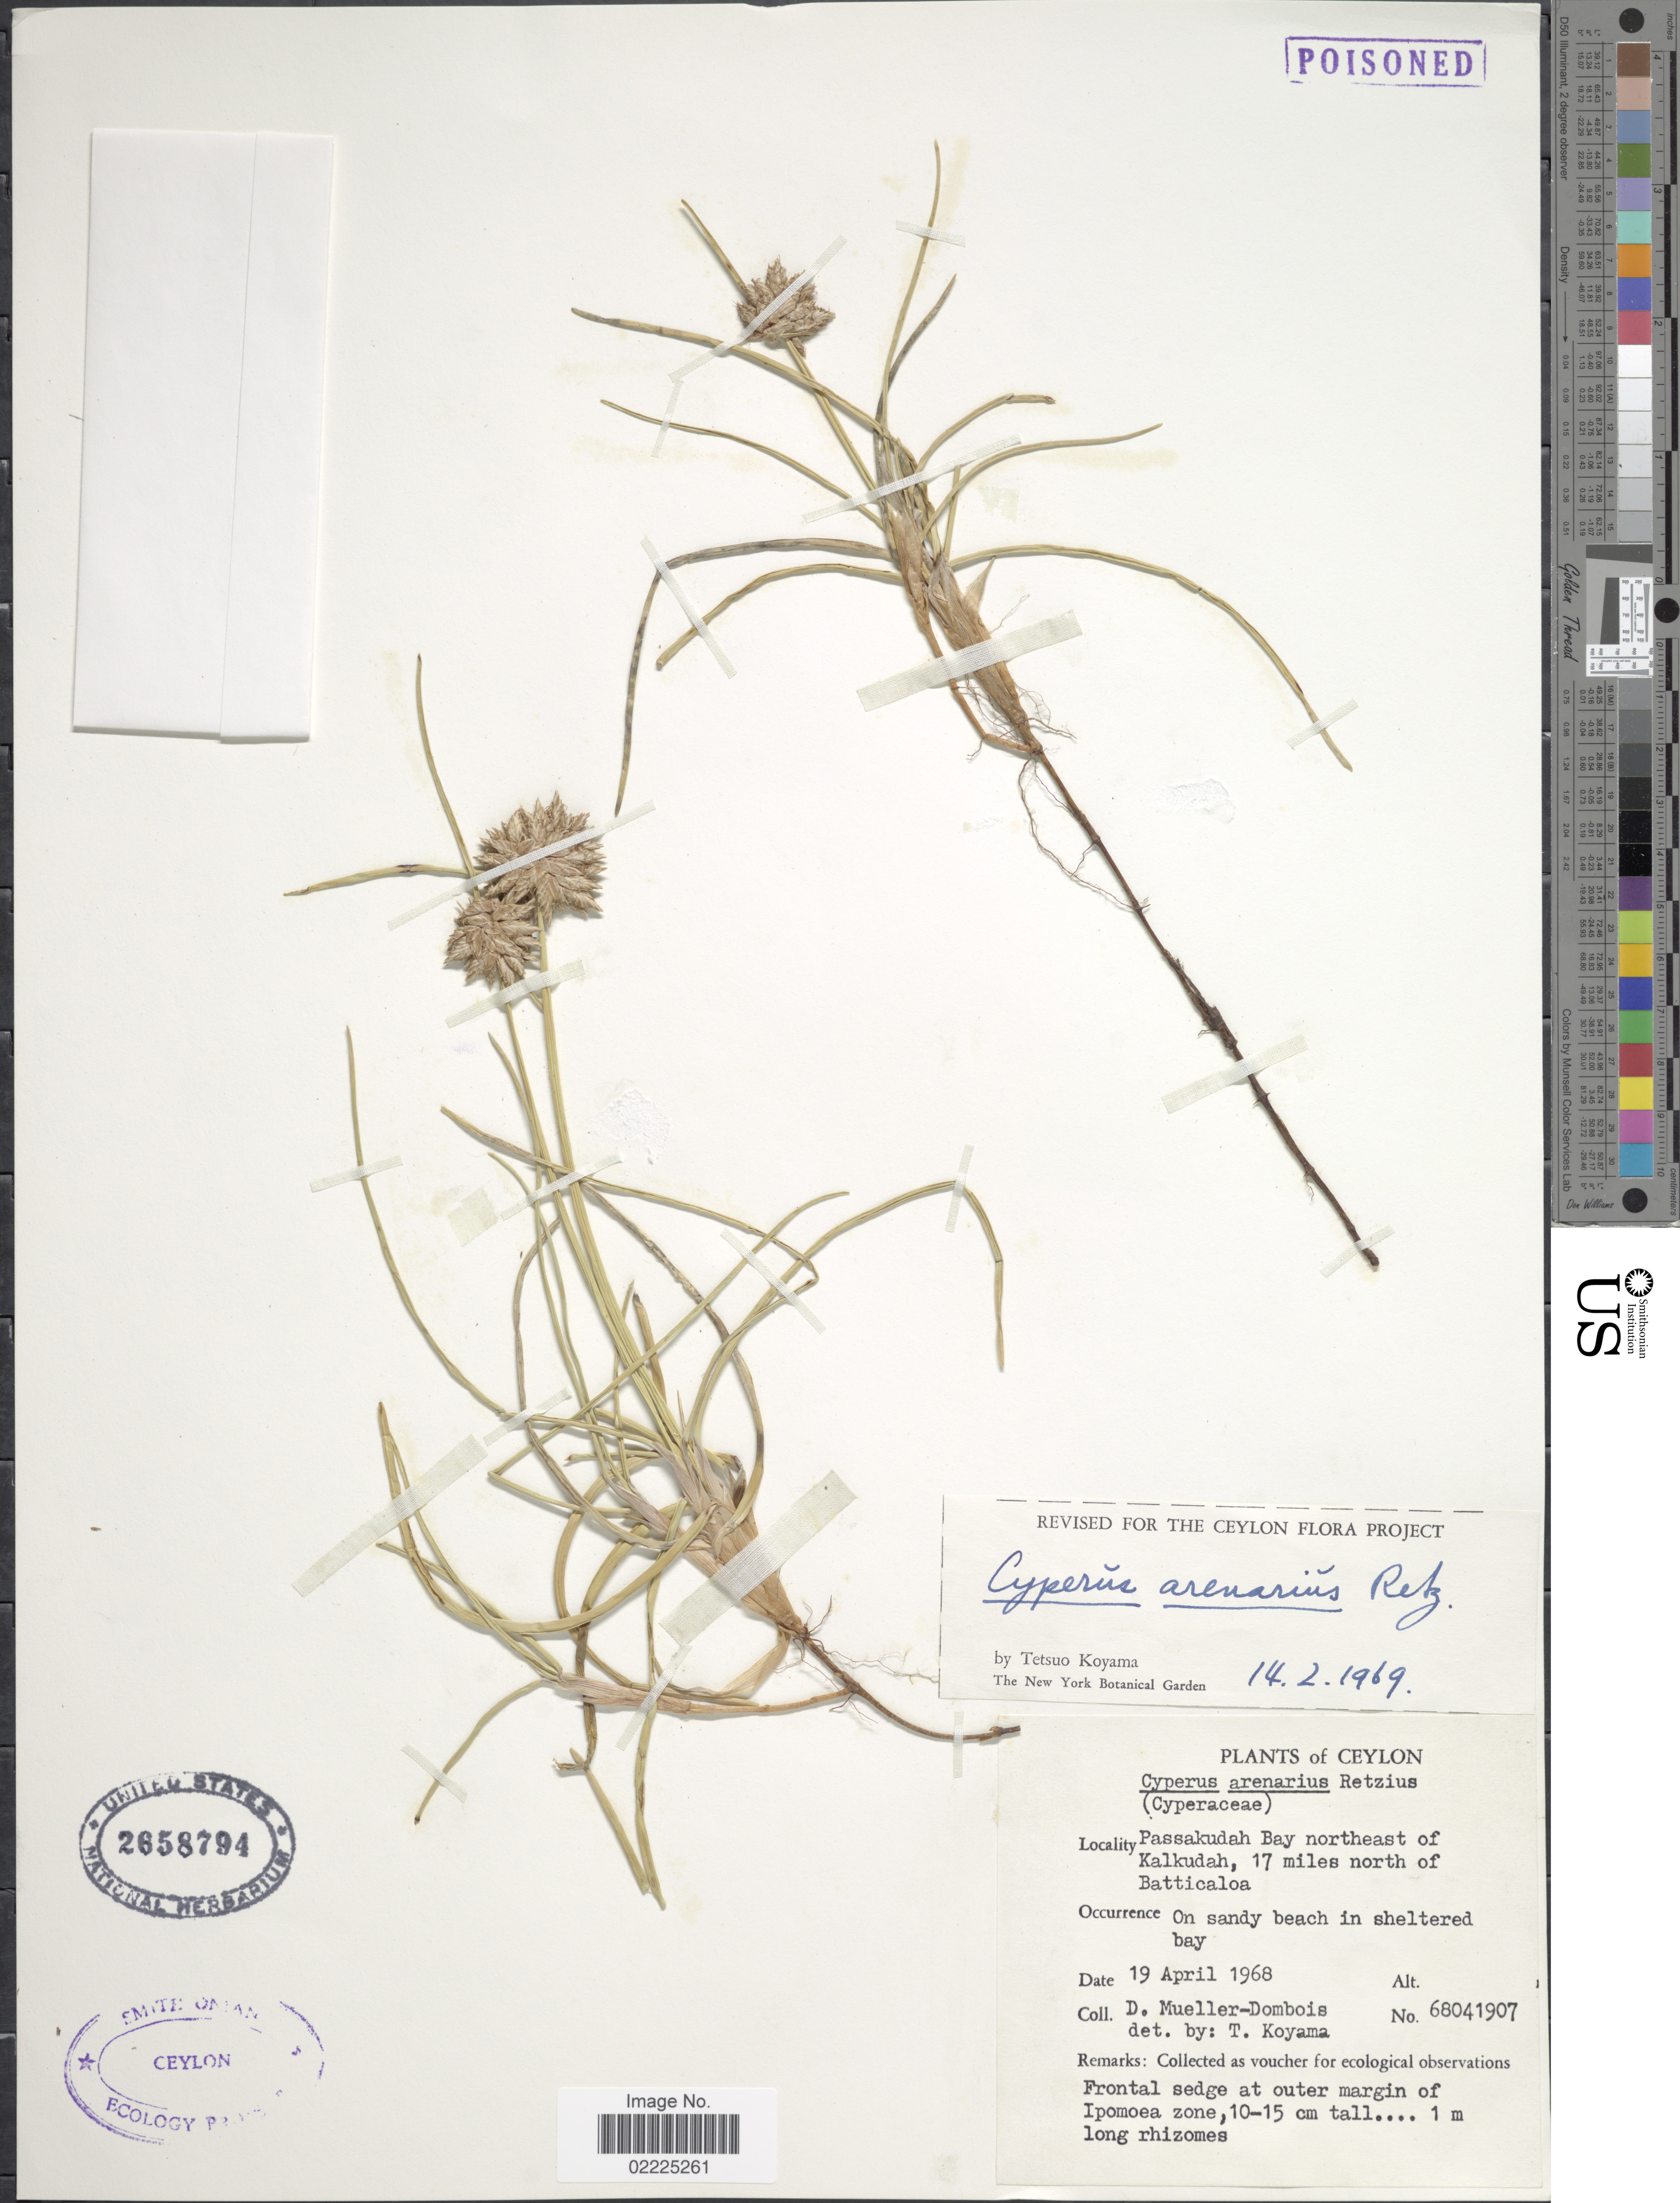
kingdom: Plantae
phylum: Tracheophyta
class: Liliopsida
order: Poales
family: Cyperaceae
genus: Cyperus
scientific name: Cyperus arenarius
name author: Retz.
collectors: D. Mueller-Dombois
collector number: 68041907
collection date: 1968-04-19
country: Sri Lanka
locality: Ceylon, Passakudah Bay northeast of Kalkudah, 17 miles north of Batticaloa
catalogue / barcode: US 2658794